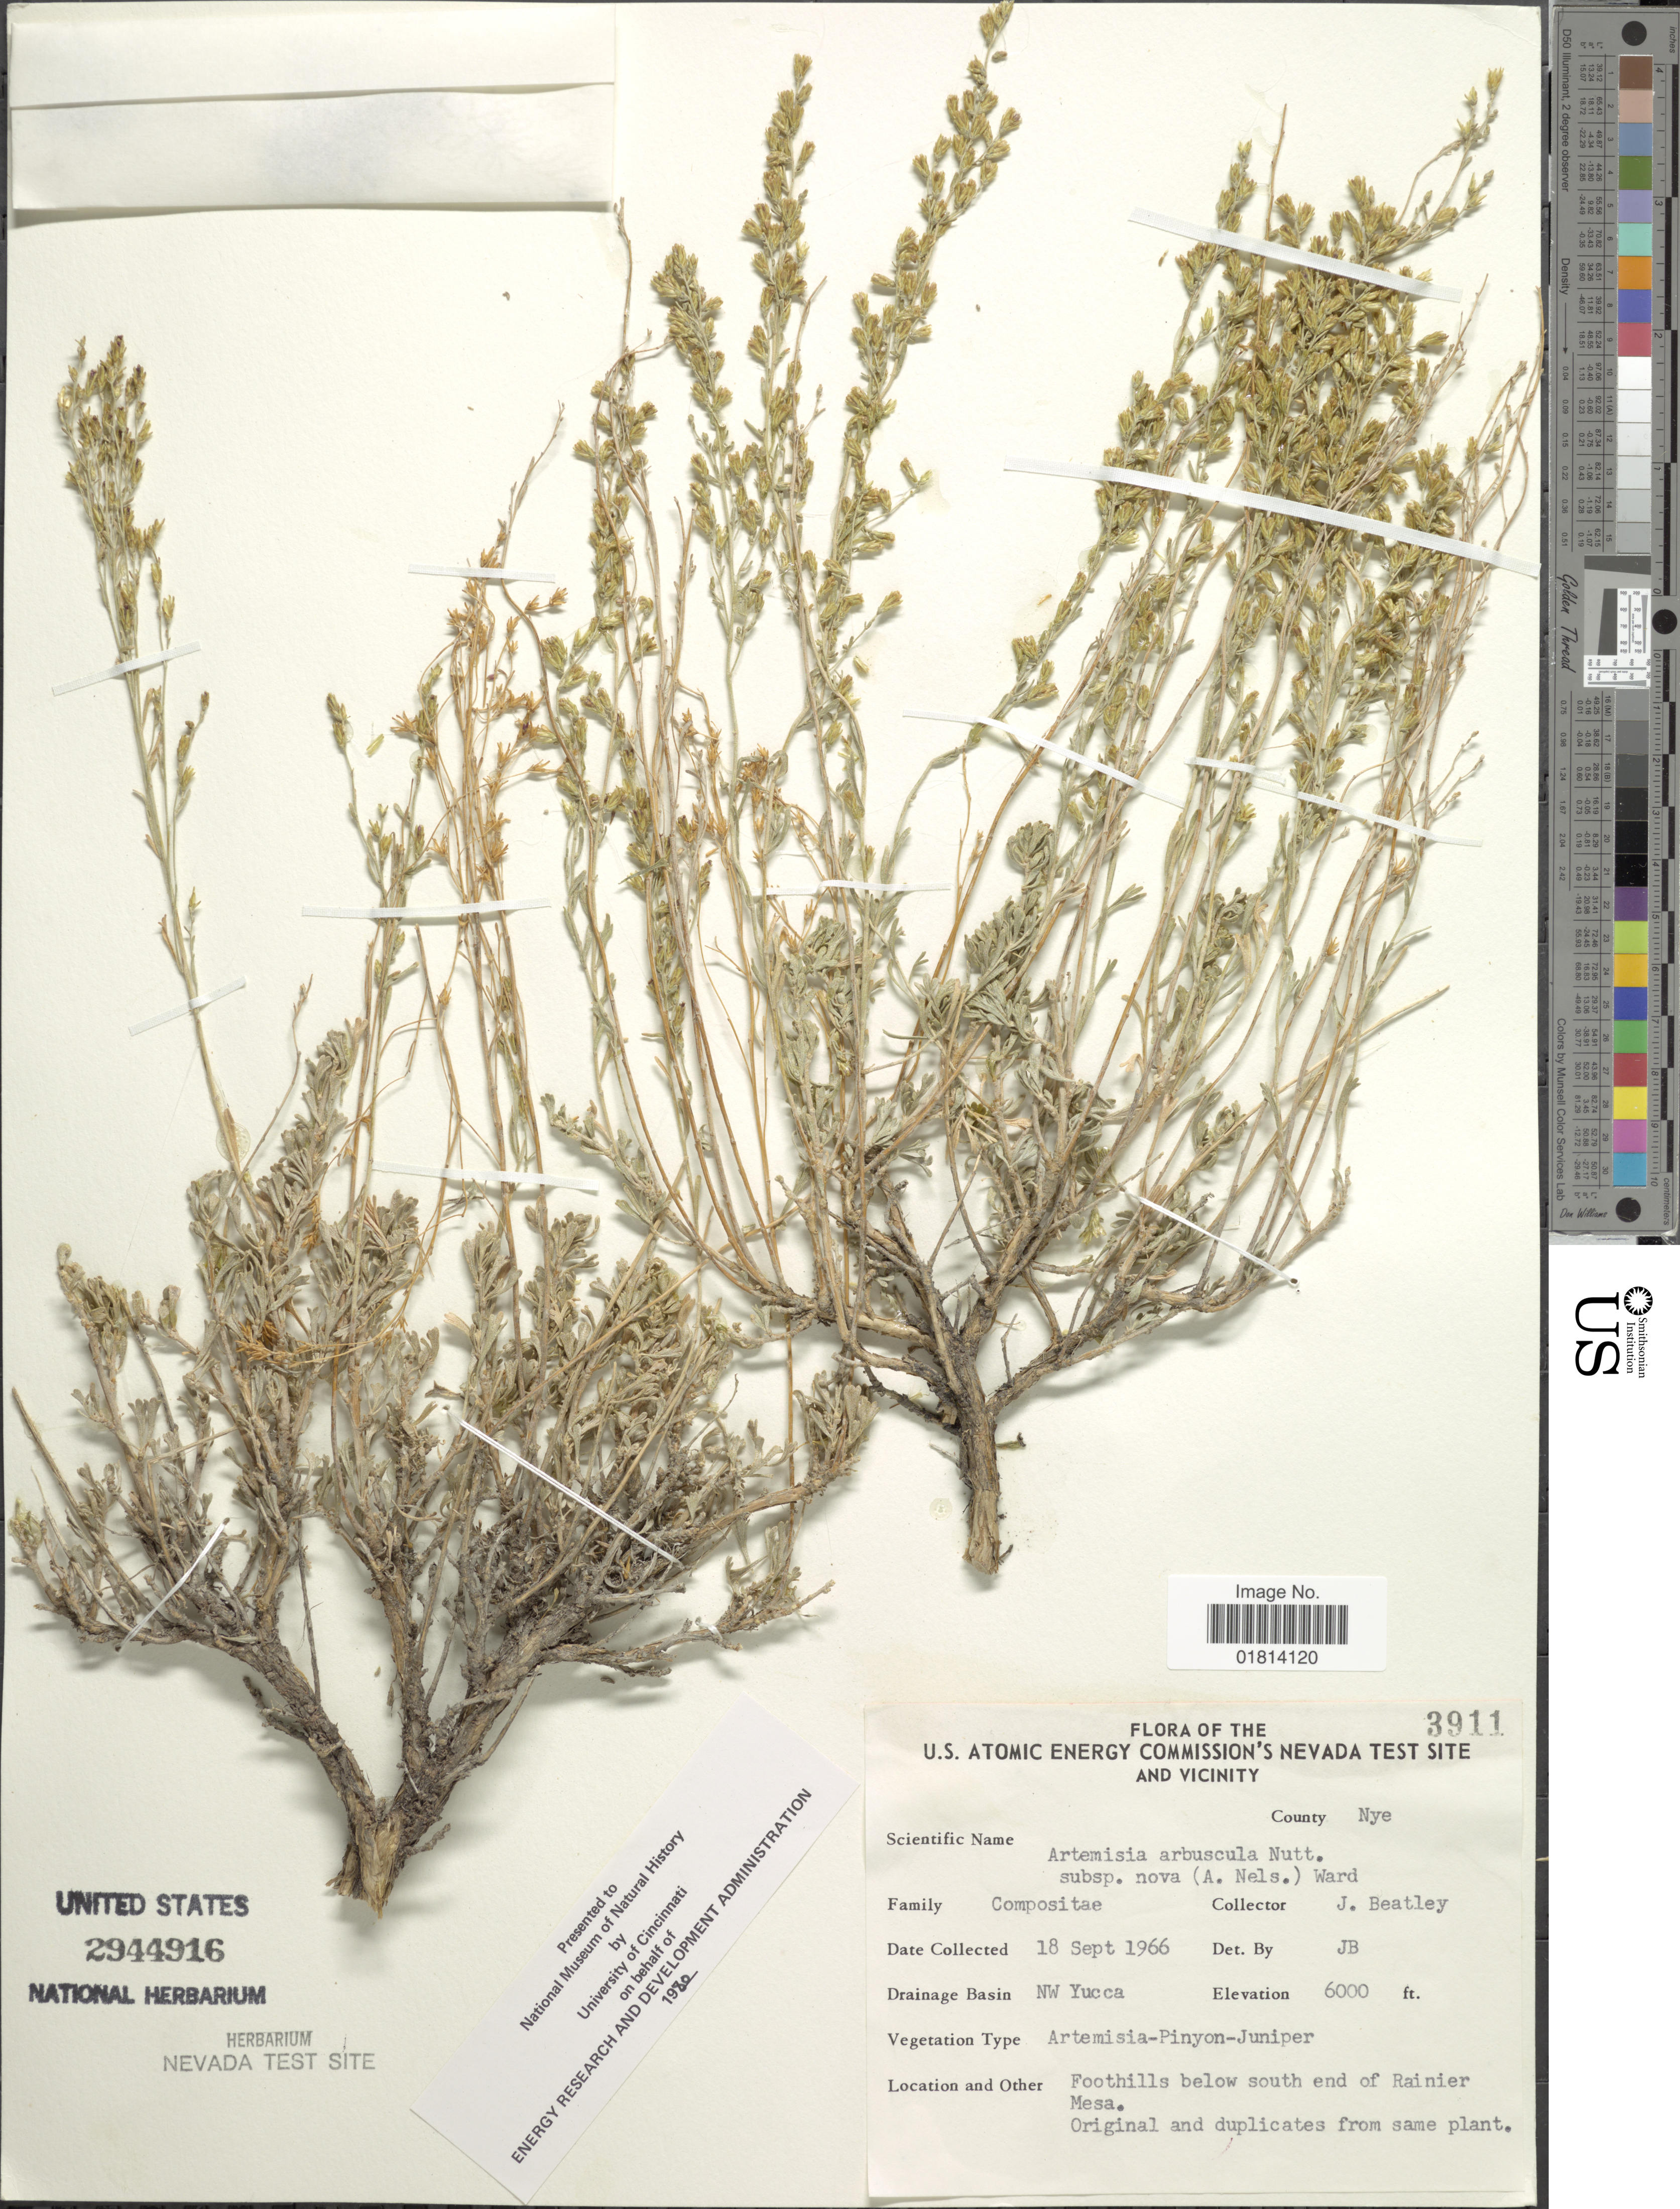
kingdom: Plantae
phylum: Tracheophyta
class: Magnoliopsida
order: Asterales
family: Asteraceae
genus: Artemisia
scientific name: Artemisia arbuscula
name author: Nutt.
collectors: J. C. Beatley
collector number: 3911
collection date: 1966-09-18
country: United States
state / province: Nevada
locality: U.S. Atomic Energy Commission's Nevada Test Site and Vicinity. County Nye. NW Yucca. Foothills below south end of Rainier Mesa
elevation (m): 1829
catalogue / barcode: US 2944916